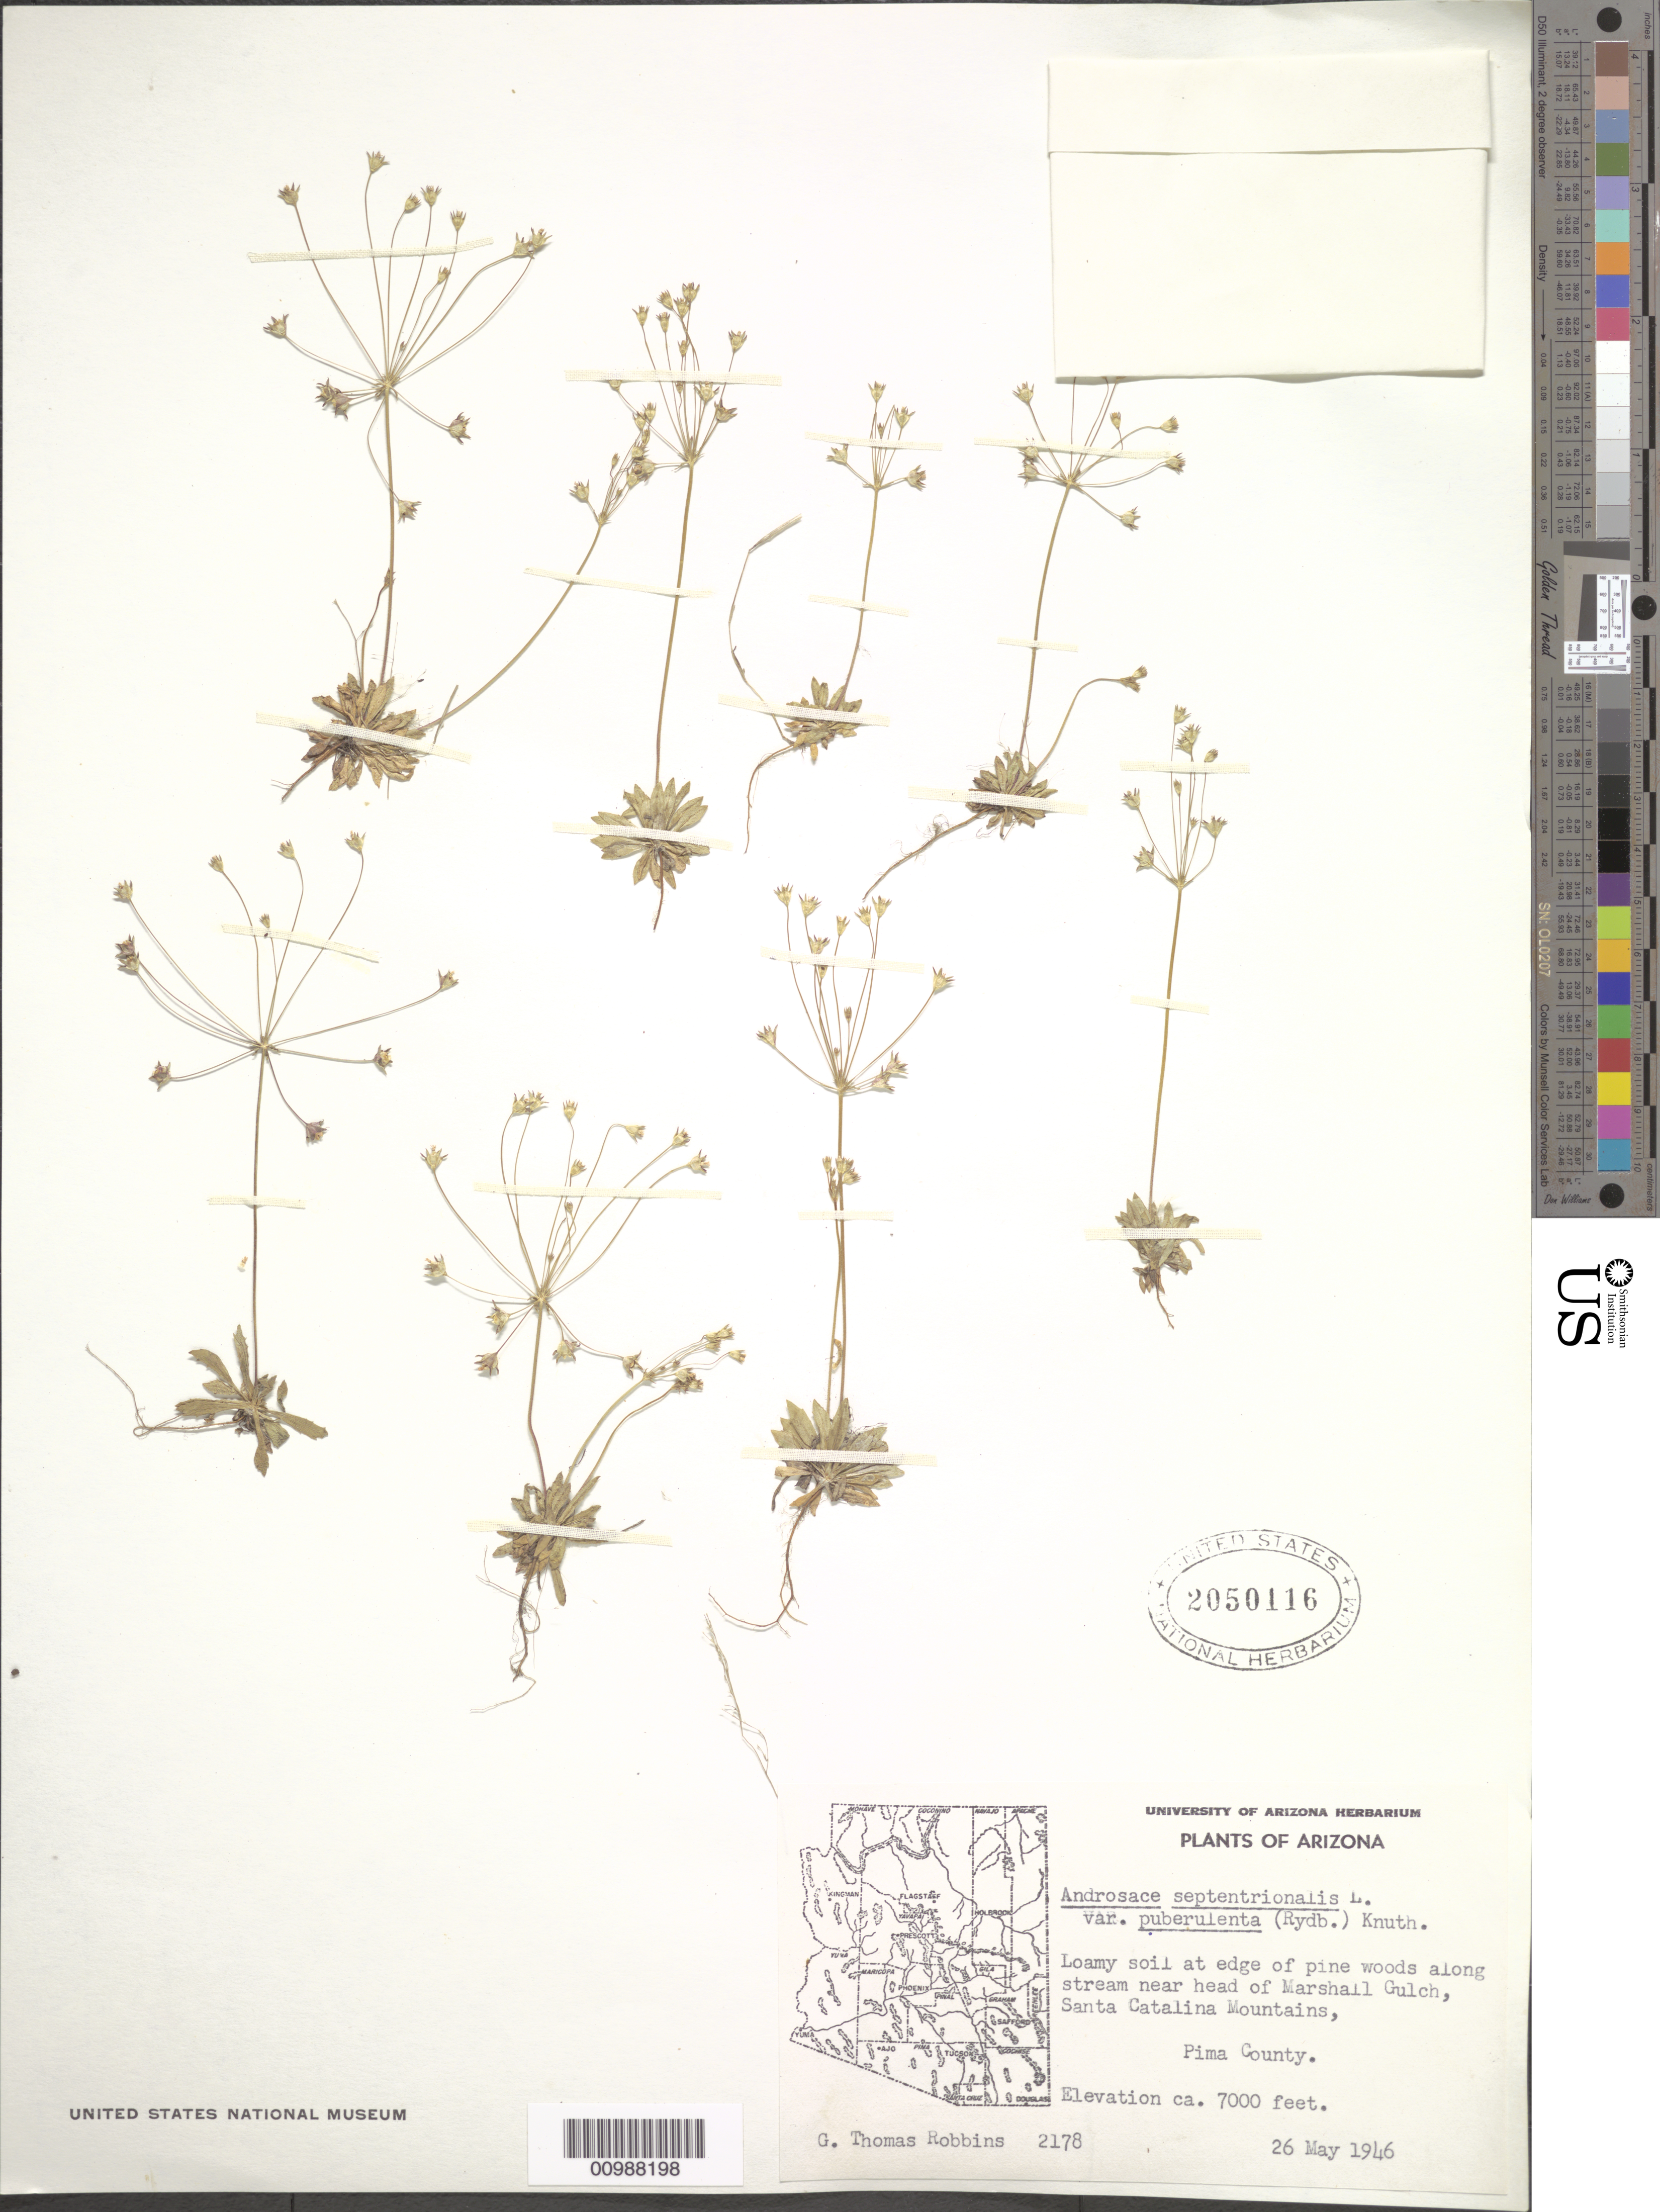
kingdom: Plantae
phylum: Tracheophyta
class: Magnoliopsida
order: Ericales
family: Primulaceae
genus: Androsace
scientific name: Androsace septentrionalis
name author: L.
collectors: G. T. Robbins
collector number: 2178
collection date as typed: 26 May 1946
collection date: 1946-05-26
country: United States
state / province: Arizona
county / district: Pima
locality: Loamy soil at edge of pine woods along stream near head of Marshall Gulch, Santa Catalina Mountains.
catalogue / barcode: US 2050116